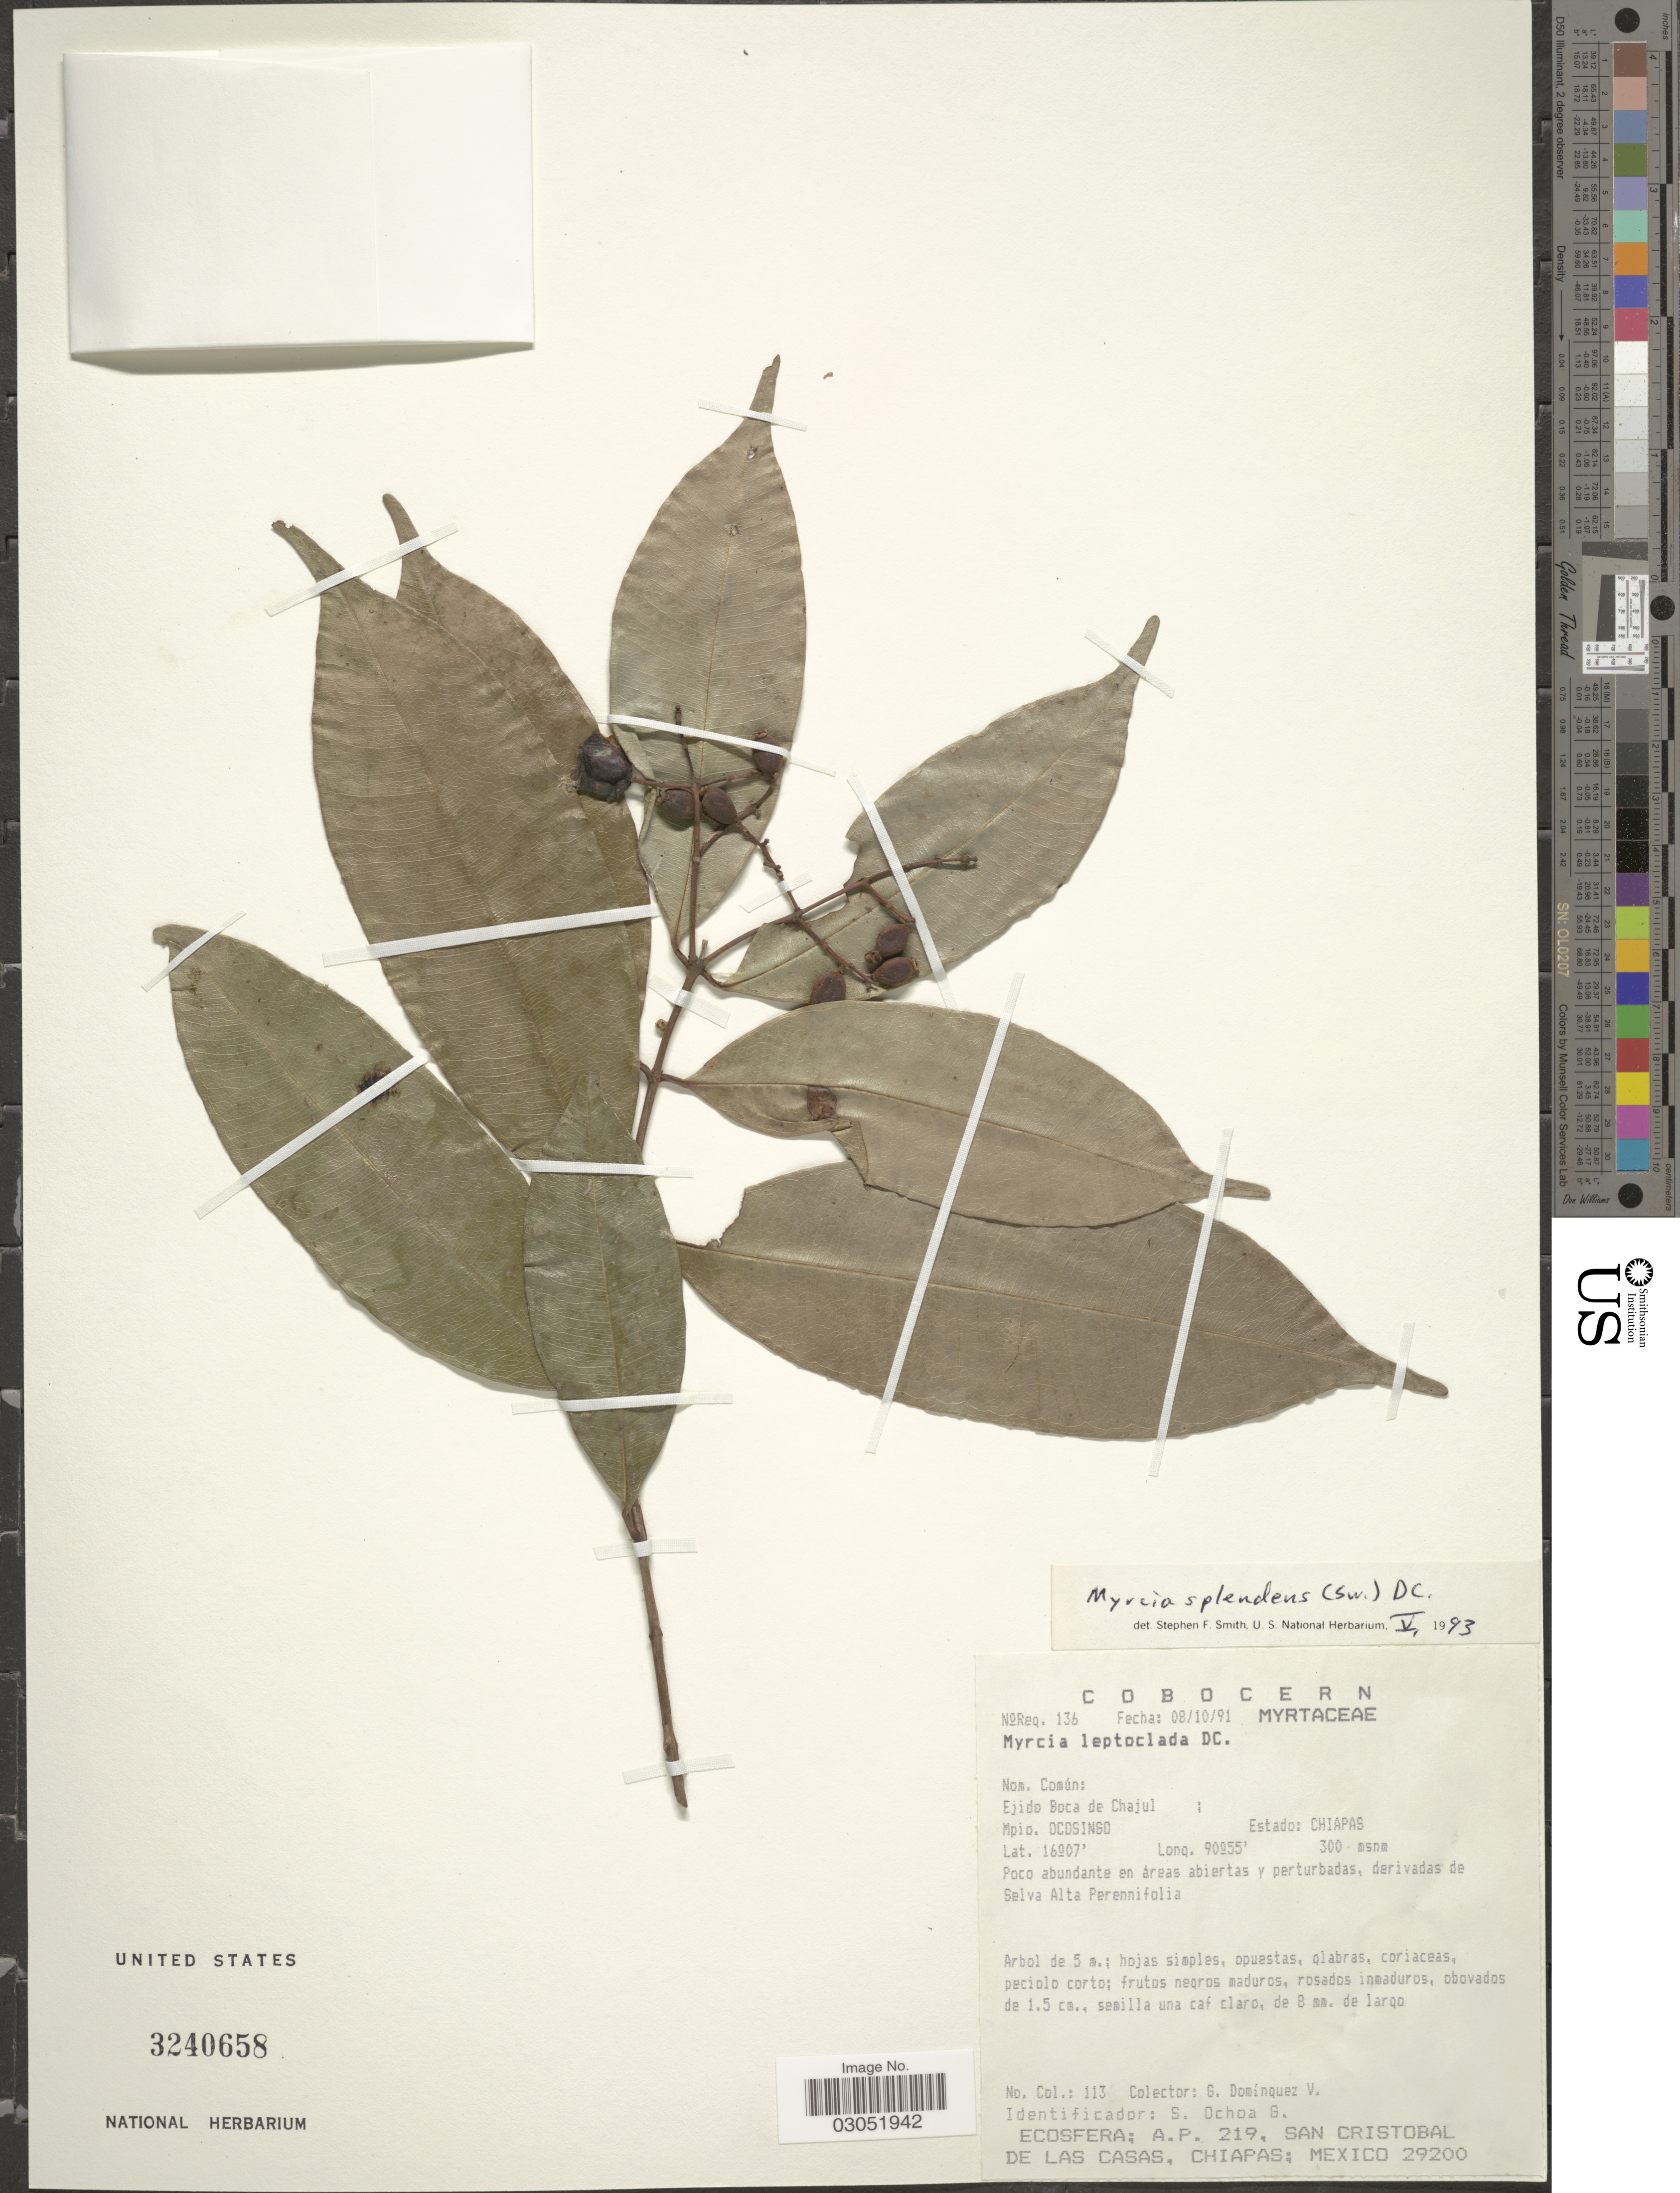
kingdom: Plantae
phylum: Tracheophyta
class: Magnoliopsida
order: Myrtales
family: Myrtaceae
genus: Myrcia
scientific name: Myrcia splendens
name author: (Sw.) DC.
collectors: G. Dominquez V.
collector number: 133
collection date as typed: Transcribed d/m/y: 8/10/91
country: Mexico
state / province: Chiapas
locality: Ejido Boca de Chajul; Mpio. Ocosingo.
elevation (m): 300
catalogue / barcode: US 3240658